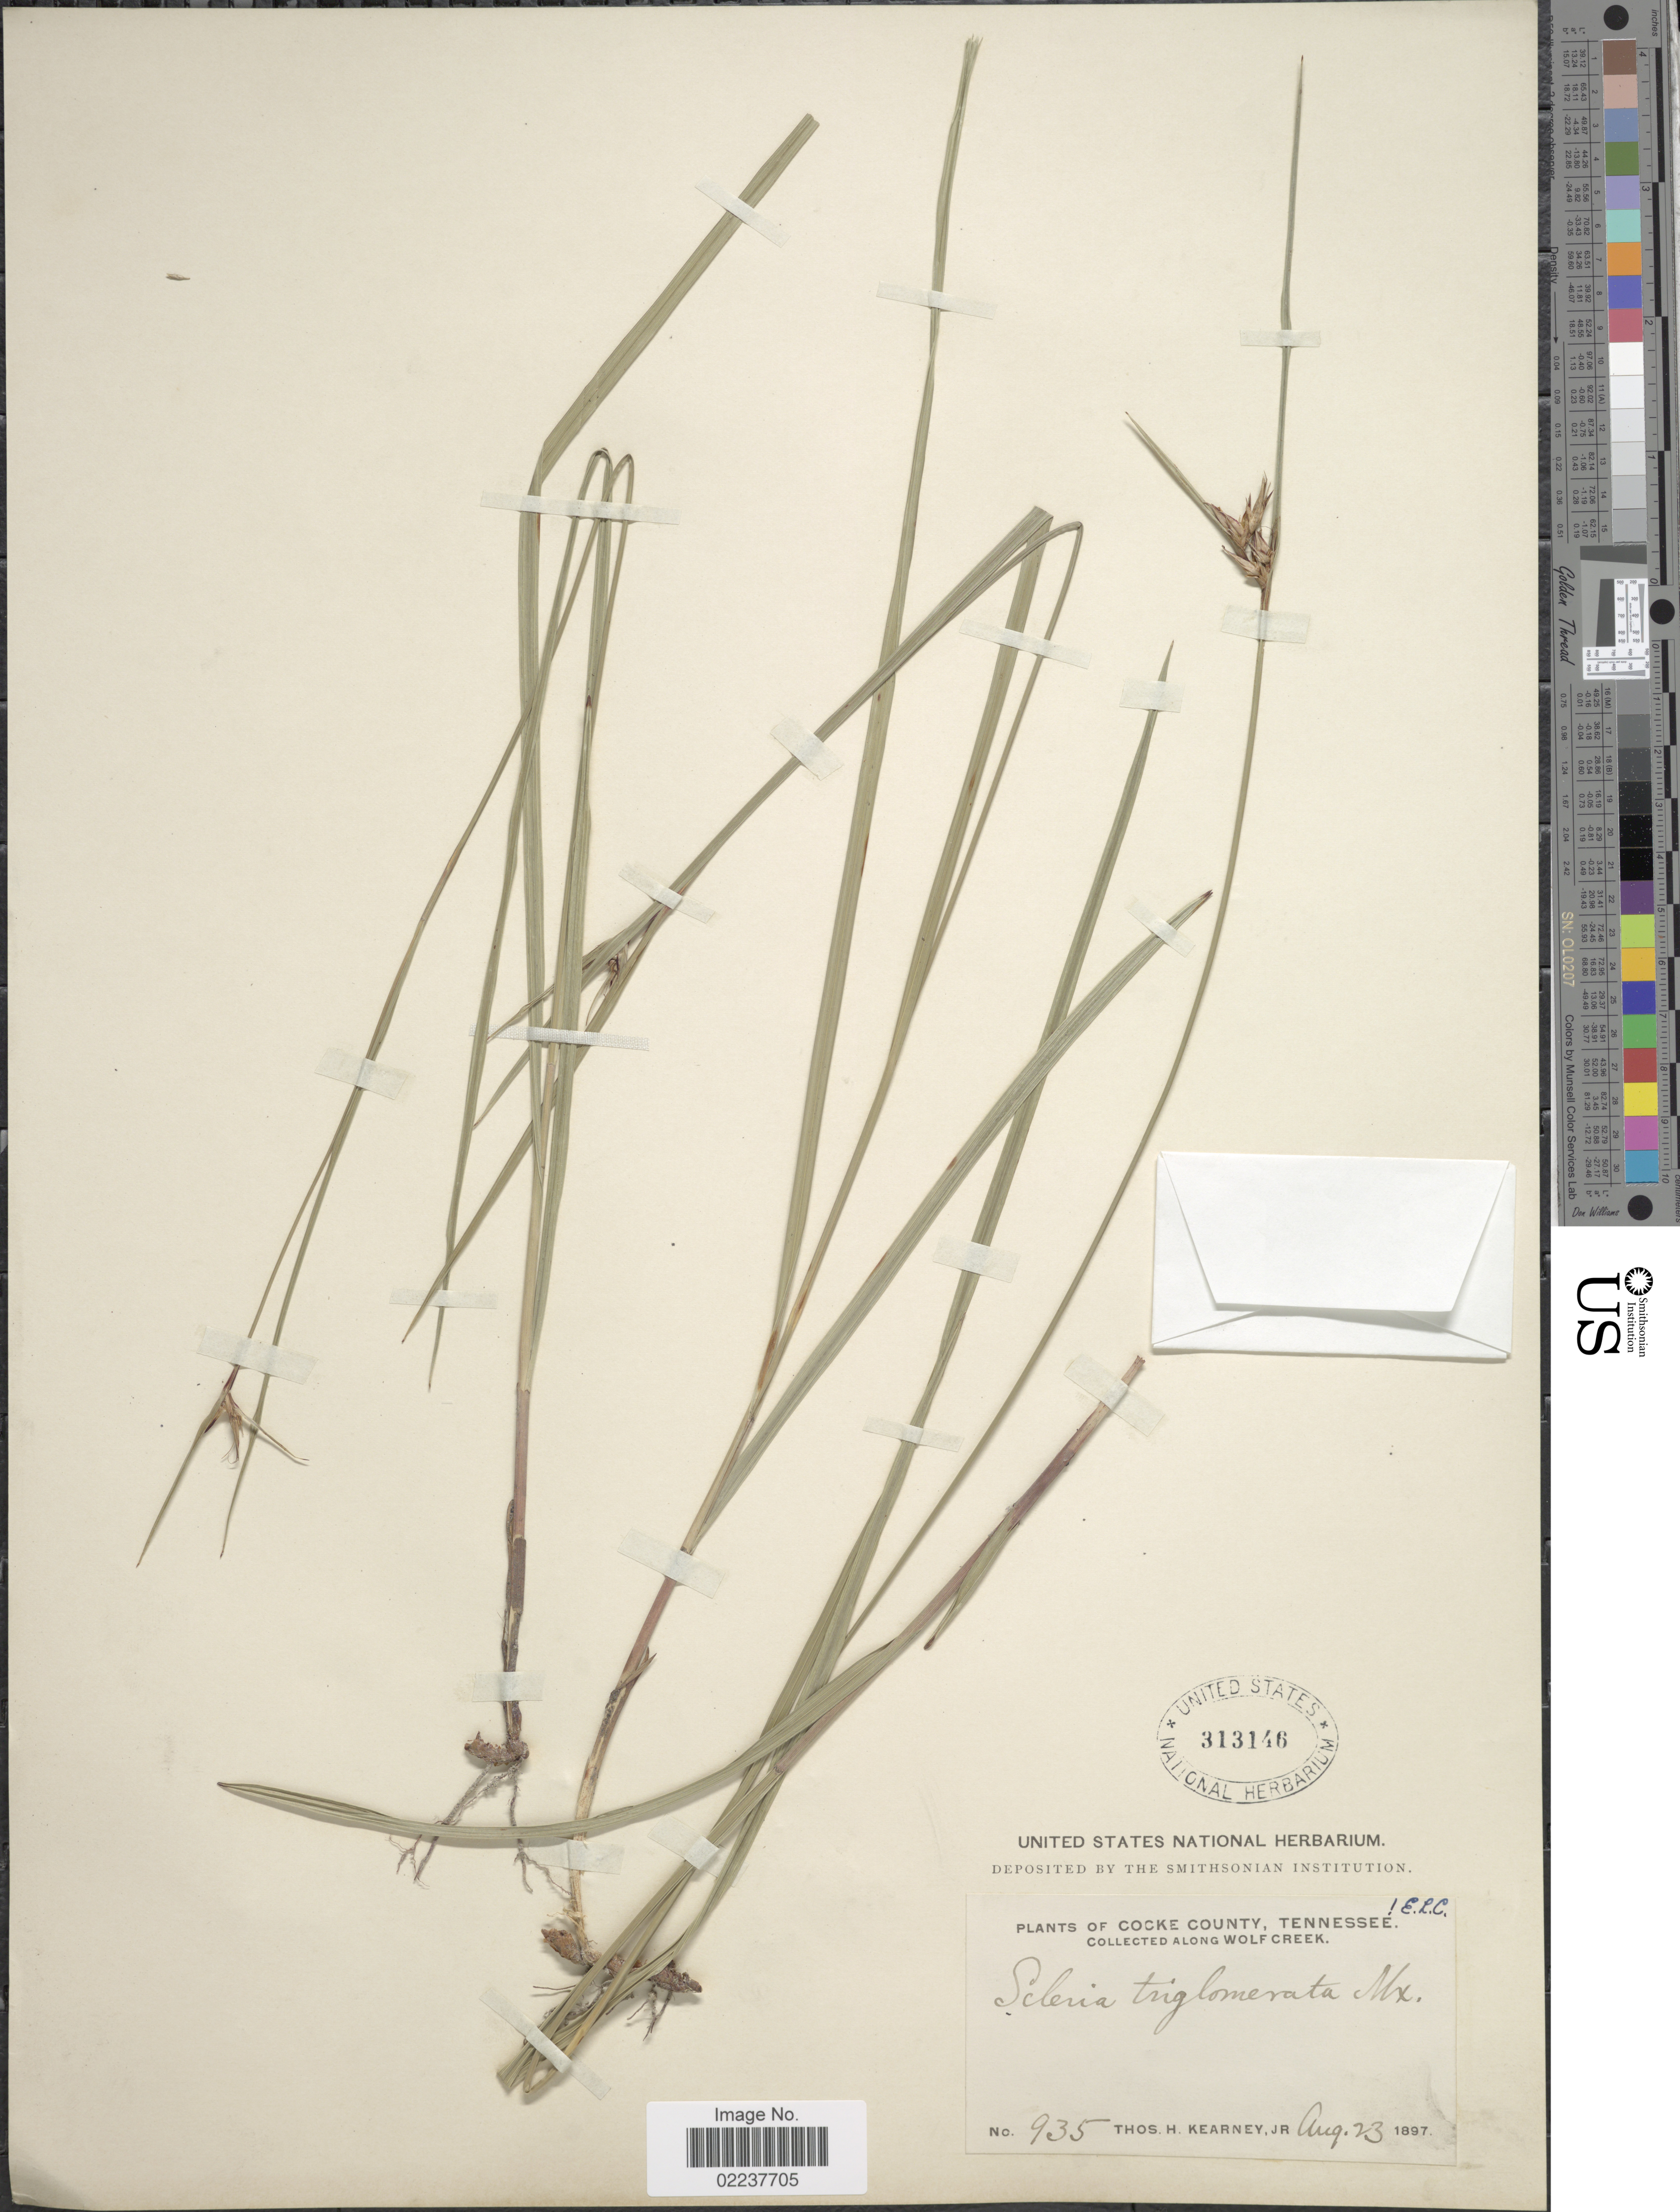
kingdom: Plantae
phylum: Tracheophyta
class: Liliopsida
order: Poales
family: Cyperaceae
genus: Scleria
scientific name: Scleria triglomerata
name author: Michx.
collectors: T. H. Kearney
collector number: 935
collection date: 1897-08-23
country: United States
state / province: Tennessee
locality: Cocke County, along Wolf Creek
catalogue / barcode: US 313146